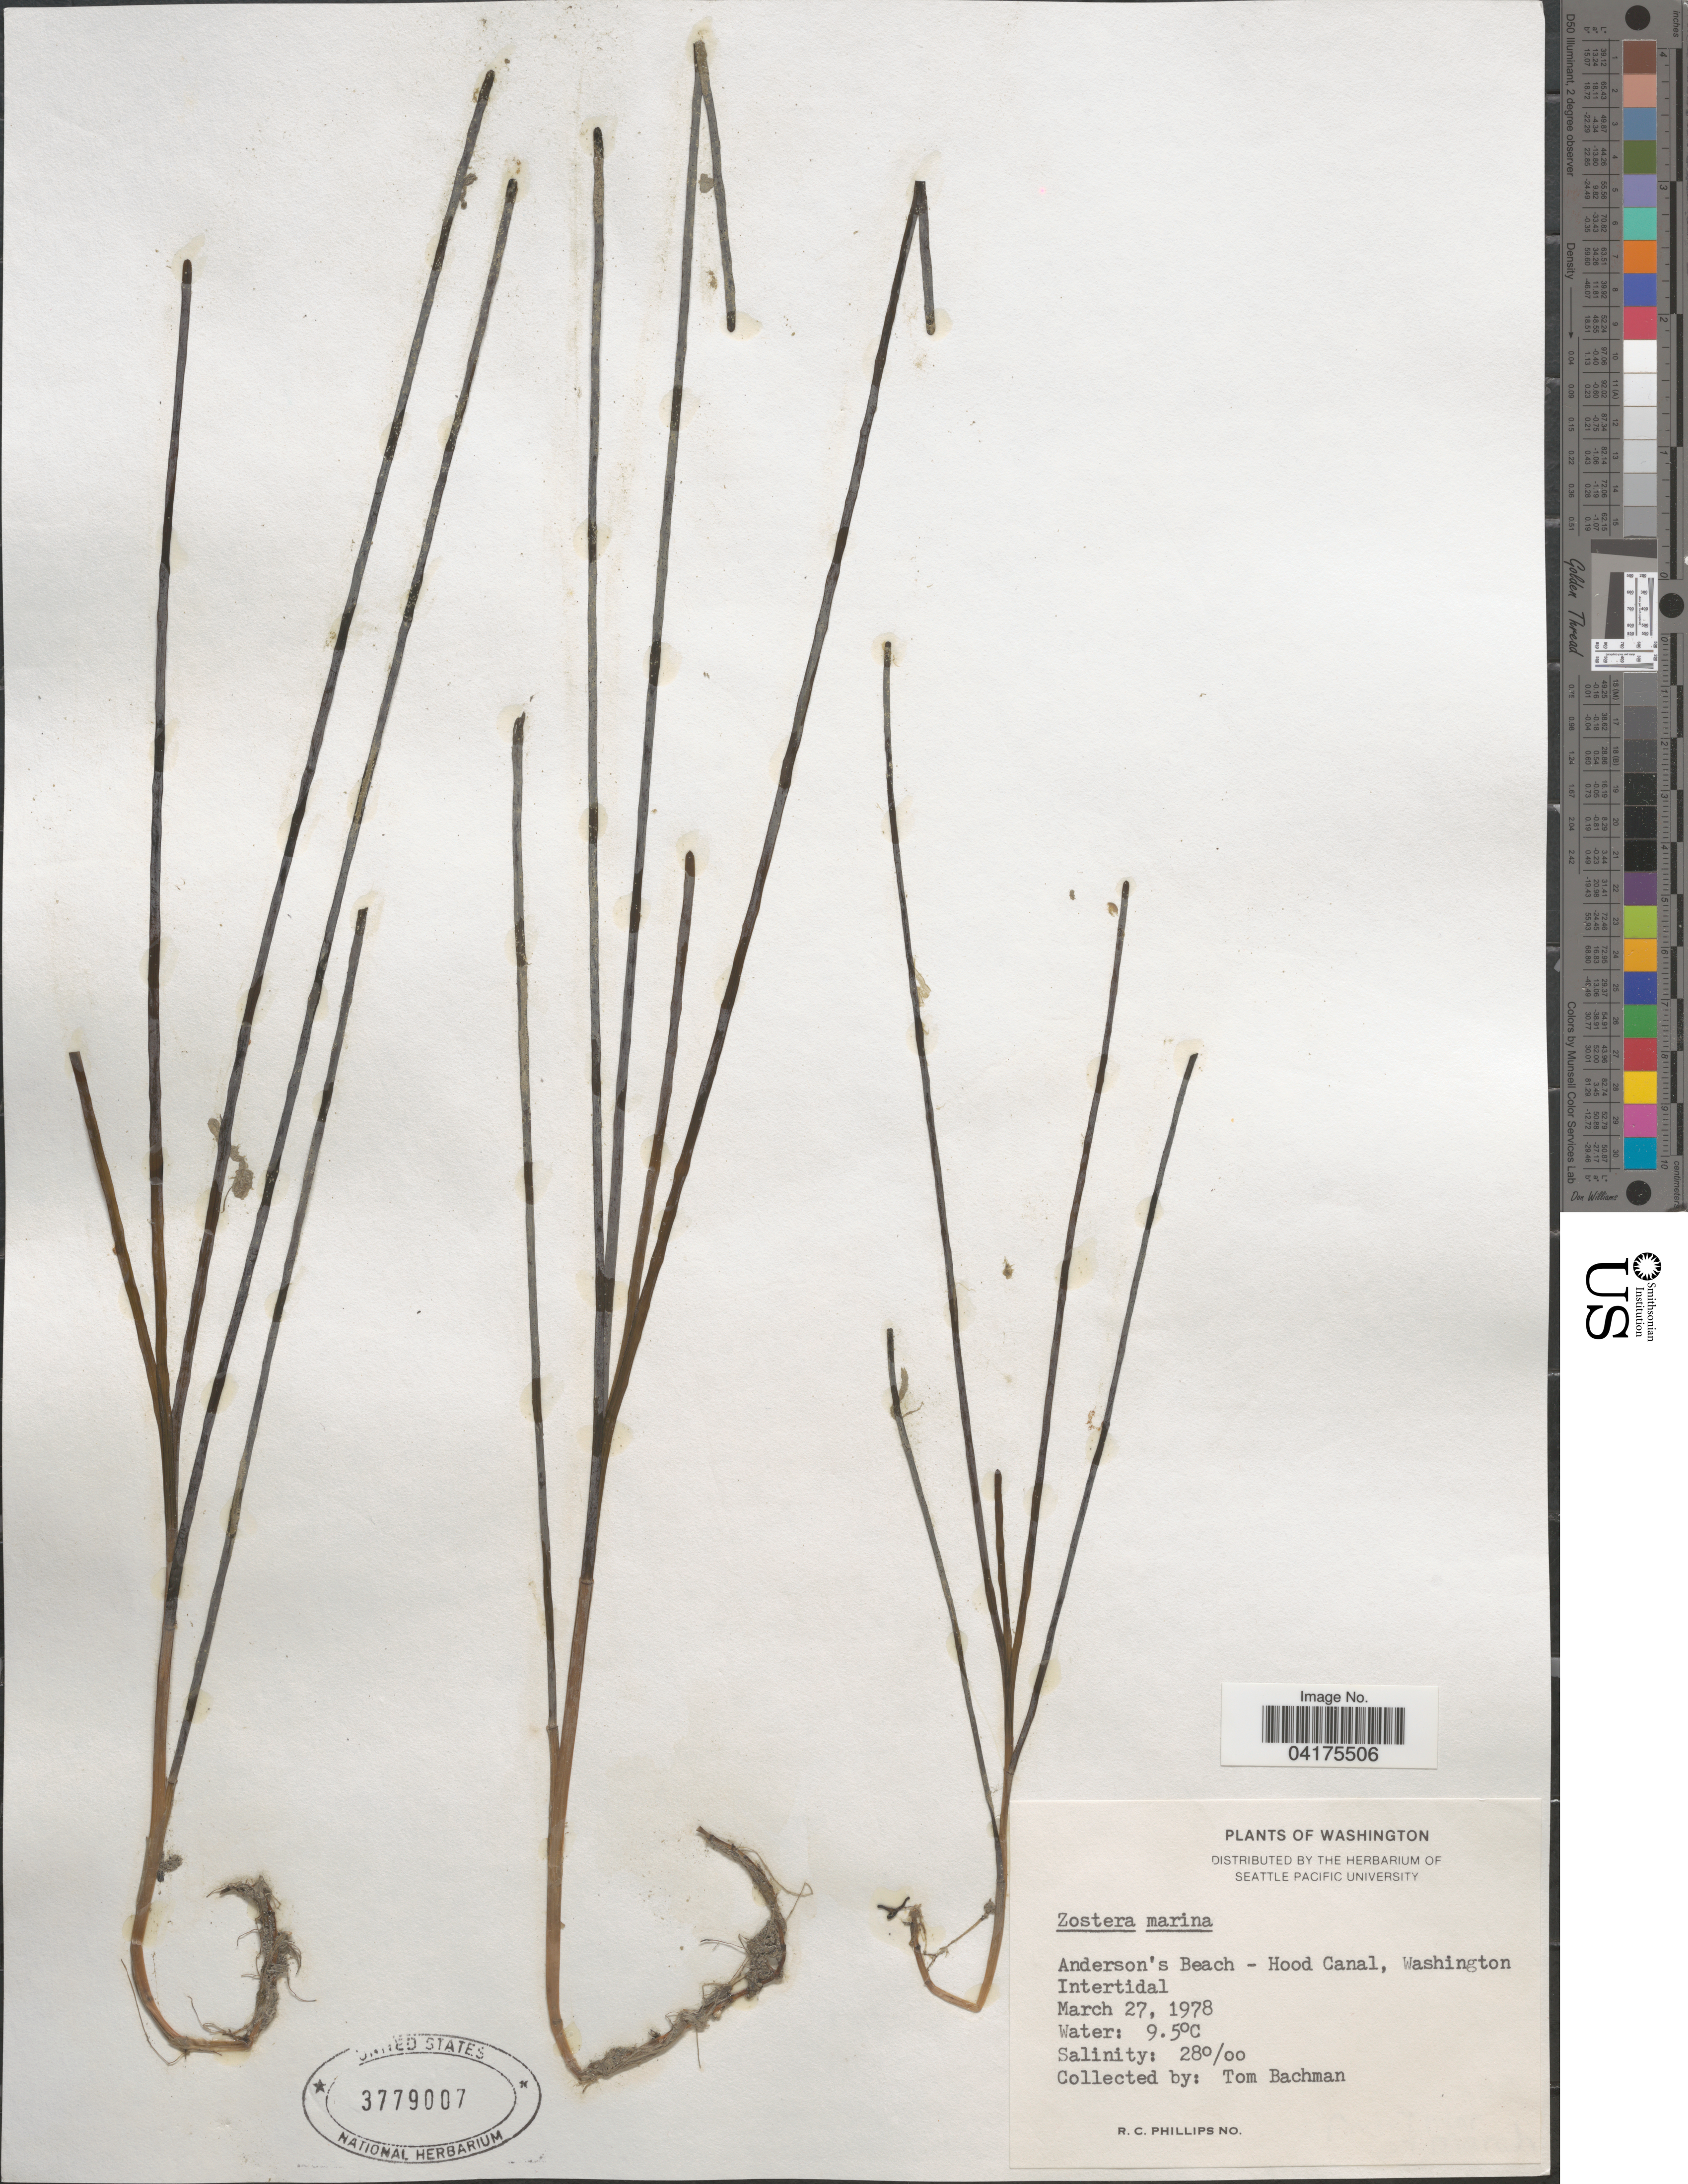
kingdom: Plantae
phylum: Tracheophyta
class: Liliopsida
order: Alismatales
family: Zosteraceae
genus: Zostera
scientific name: Zostera marina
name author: L.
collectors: T. Bachman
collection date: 1978-03-27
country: United States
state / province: Washington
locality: Anderson's Beach - Hood Canal.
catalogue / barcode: US 3779007